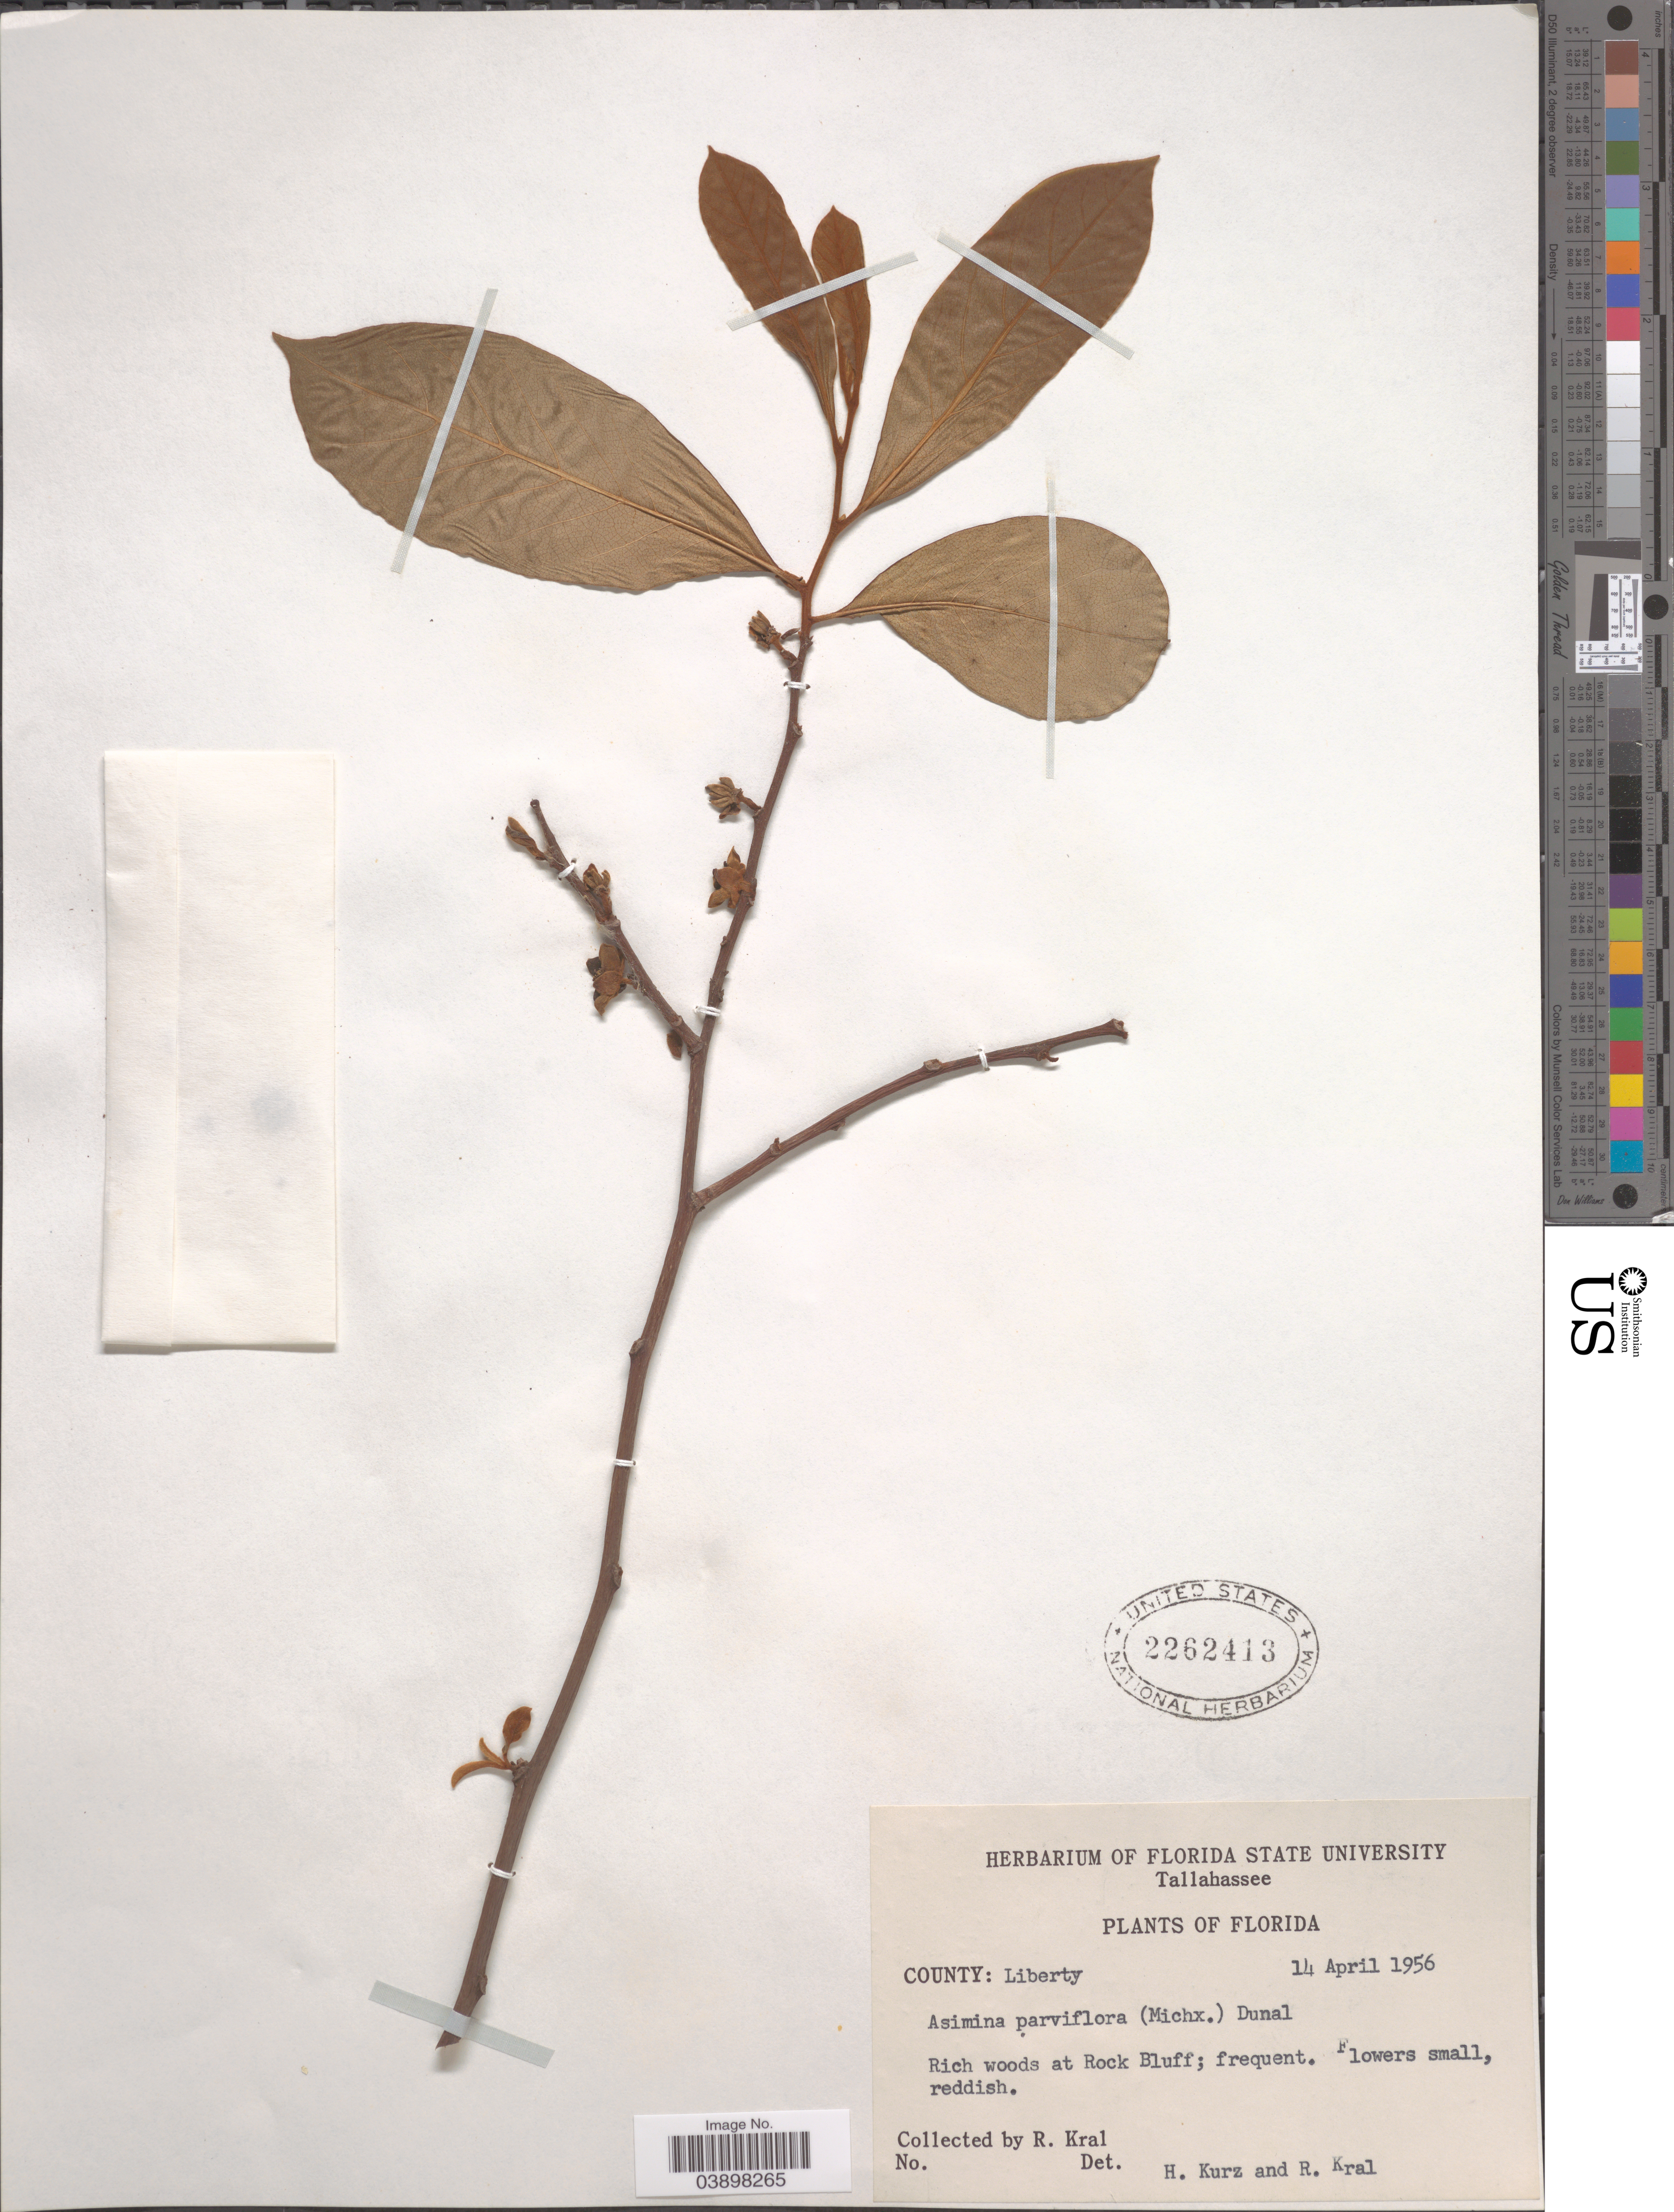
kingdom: Plantae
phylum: Tracheophyta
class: Magnoliopsida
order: Magnoliales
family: Annonaceae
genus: Asimina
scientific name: Asimina parviflora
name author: (Michx.) Dunal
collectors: R. Kral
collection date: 1956-04-14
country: United States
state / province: Florida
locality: County: Liberty. Rock Bluff.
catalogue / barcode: US 2262413